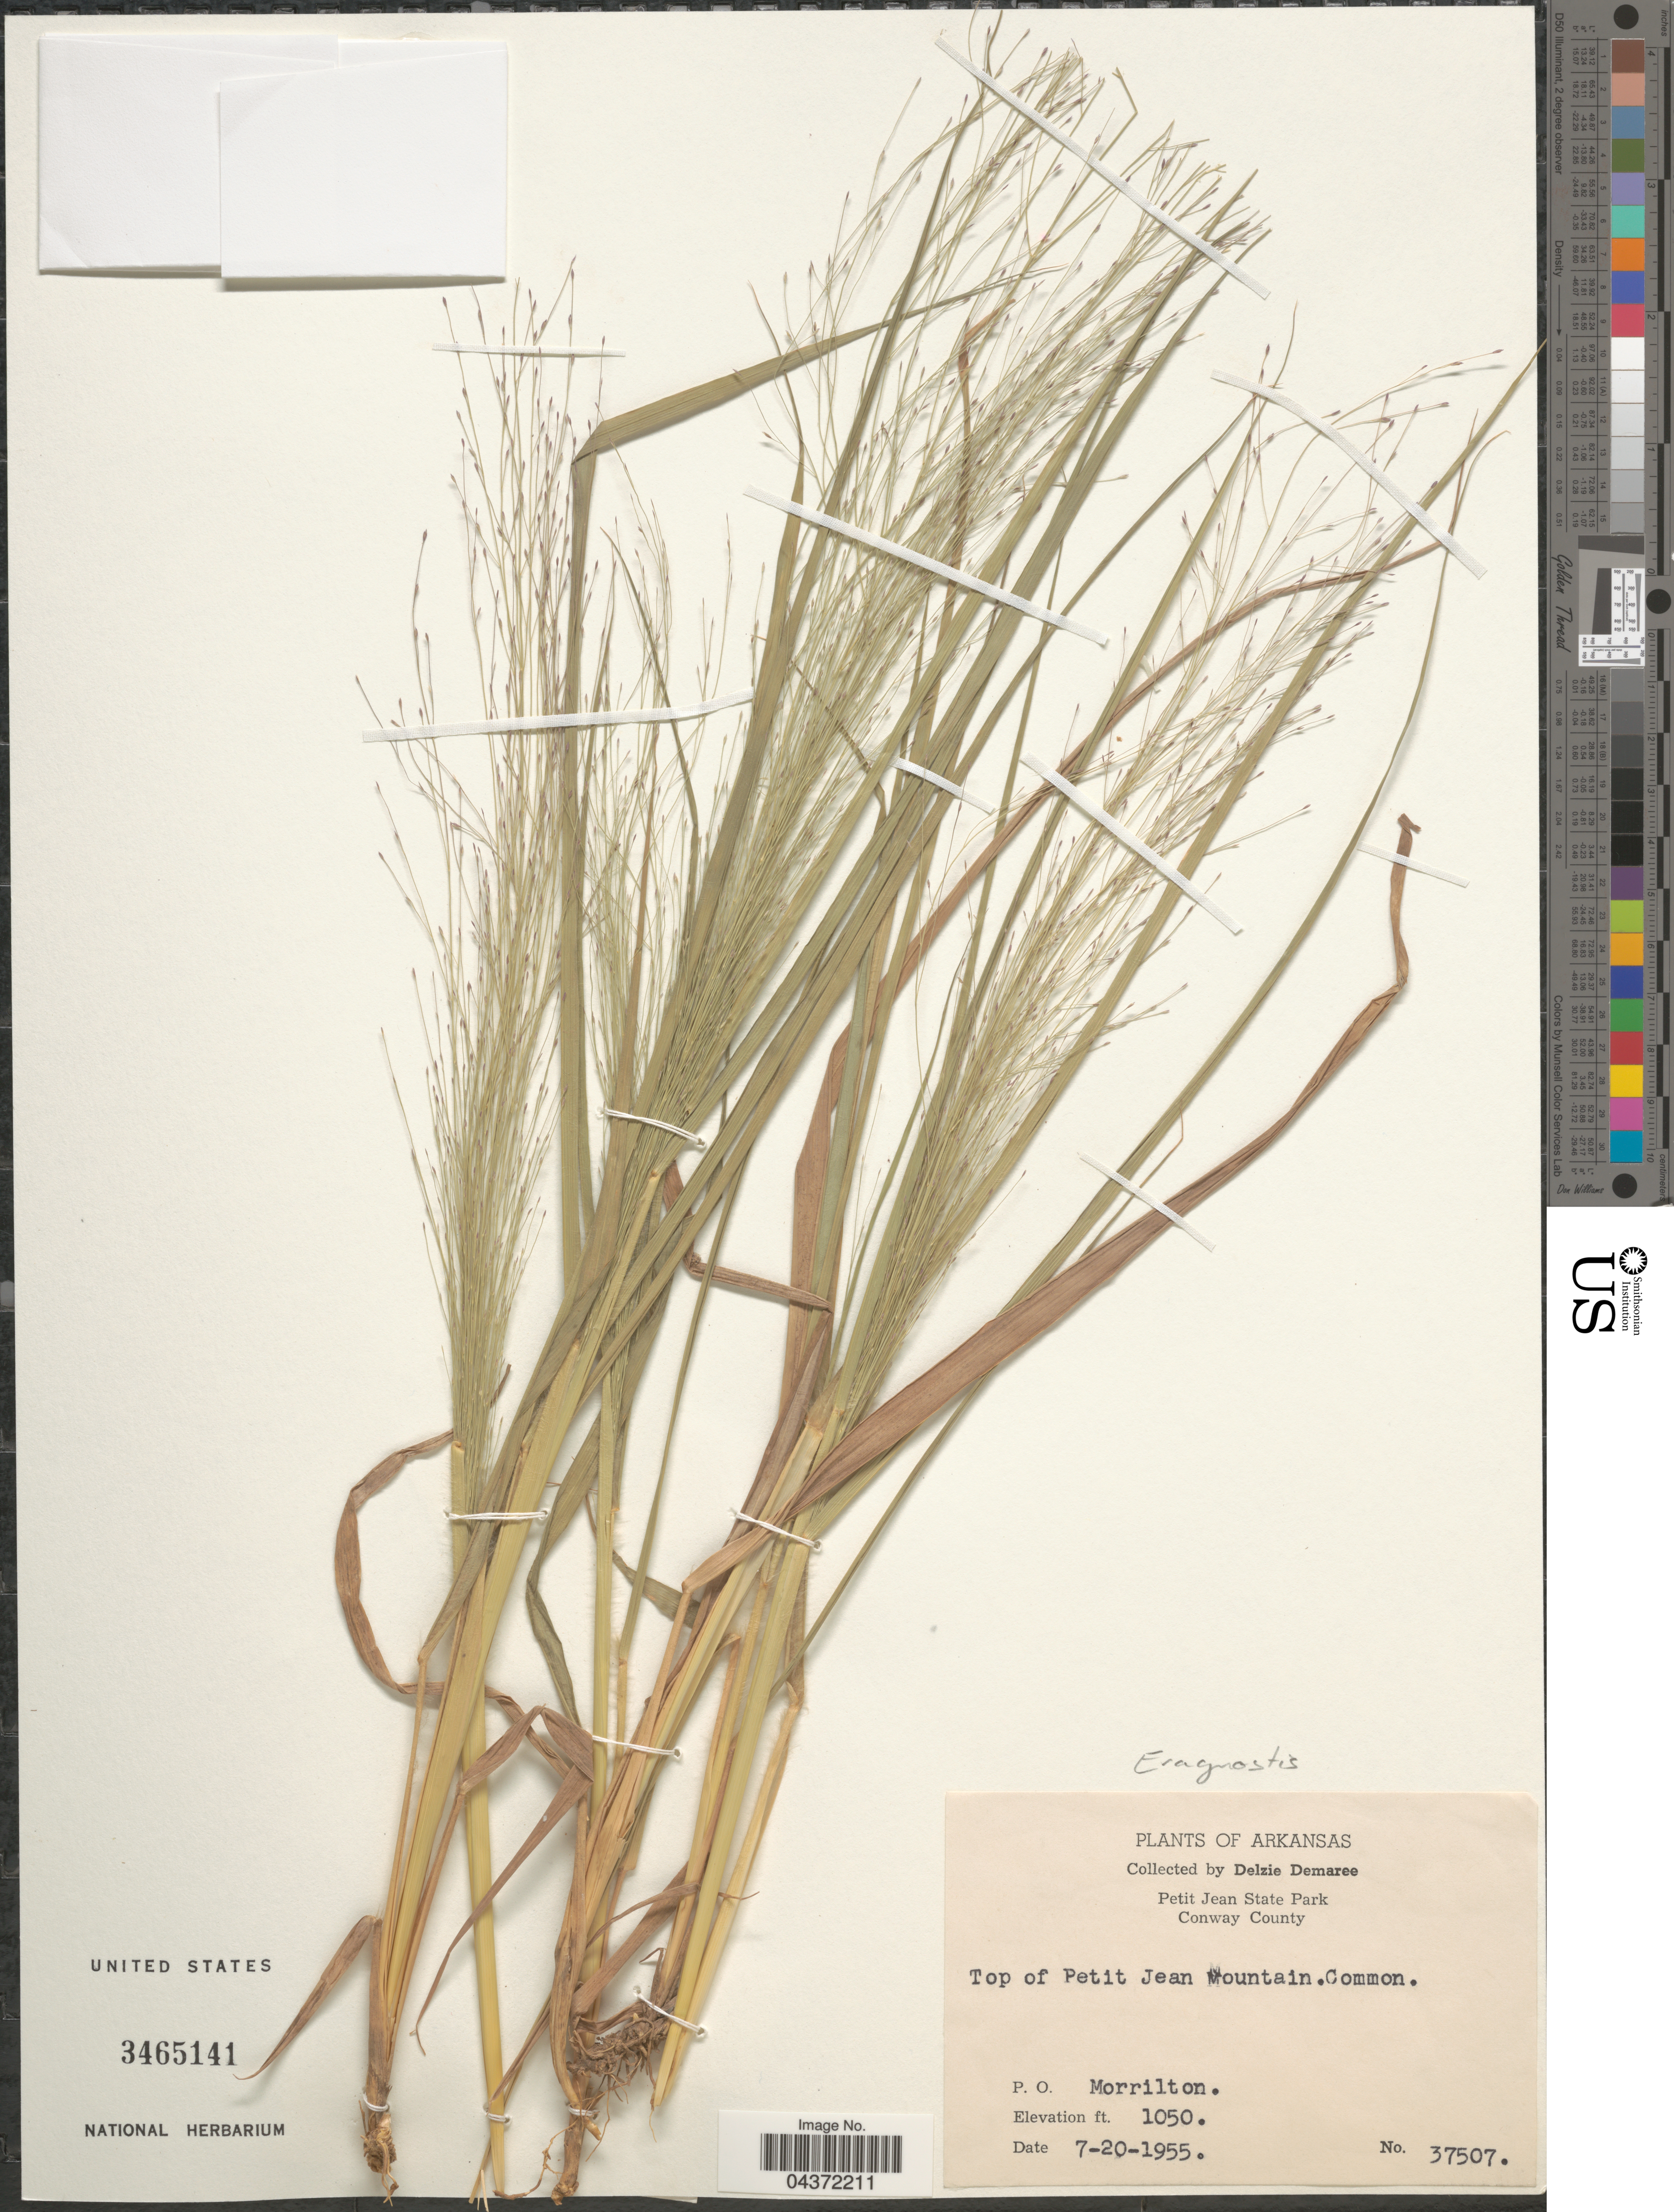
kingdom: Plantae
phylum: Tracheophyta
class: Liliopsida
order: Poales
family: Poaceae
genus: Eragrostis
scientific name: Eragrostis sp.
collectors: D. Demaree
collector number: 37507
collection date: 1955-07-20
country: United States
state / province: Arkansas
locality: Petit Jean State Park. Conway County. P.O. Morrilton.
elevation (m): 320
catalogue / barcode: US 3465141